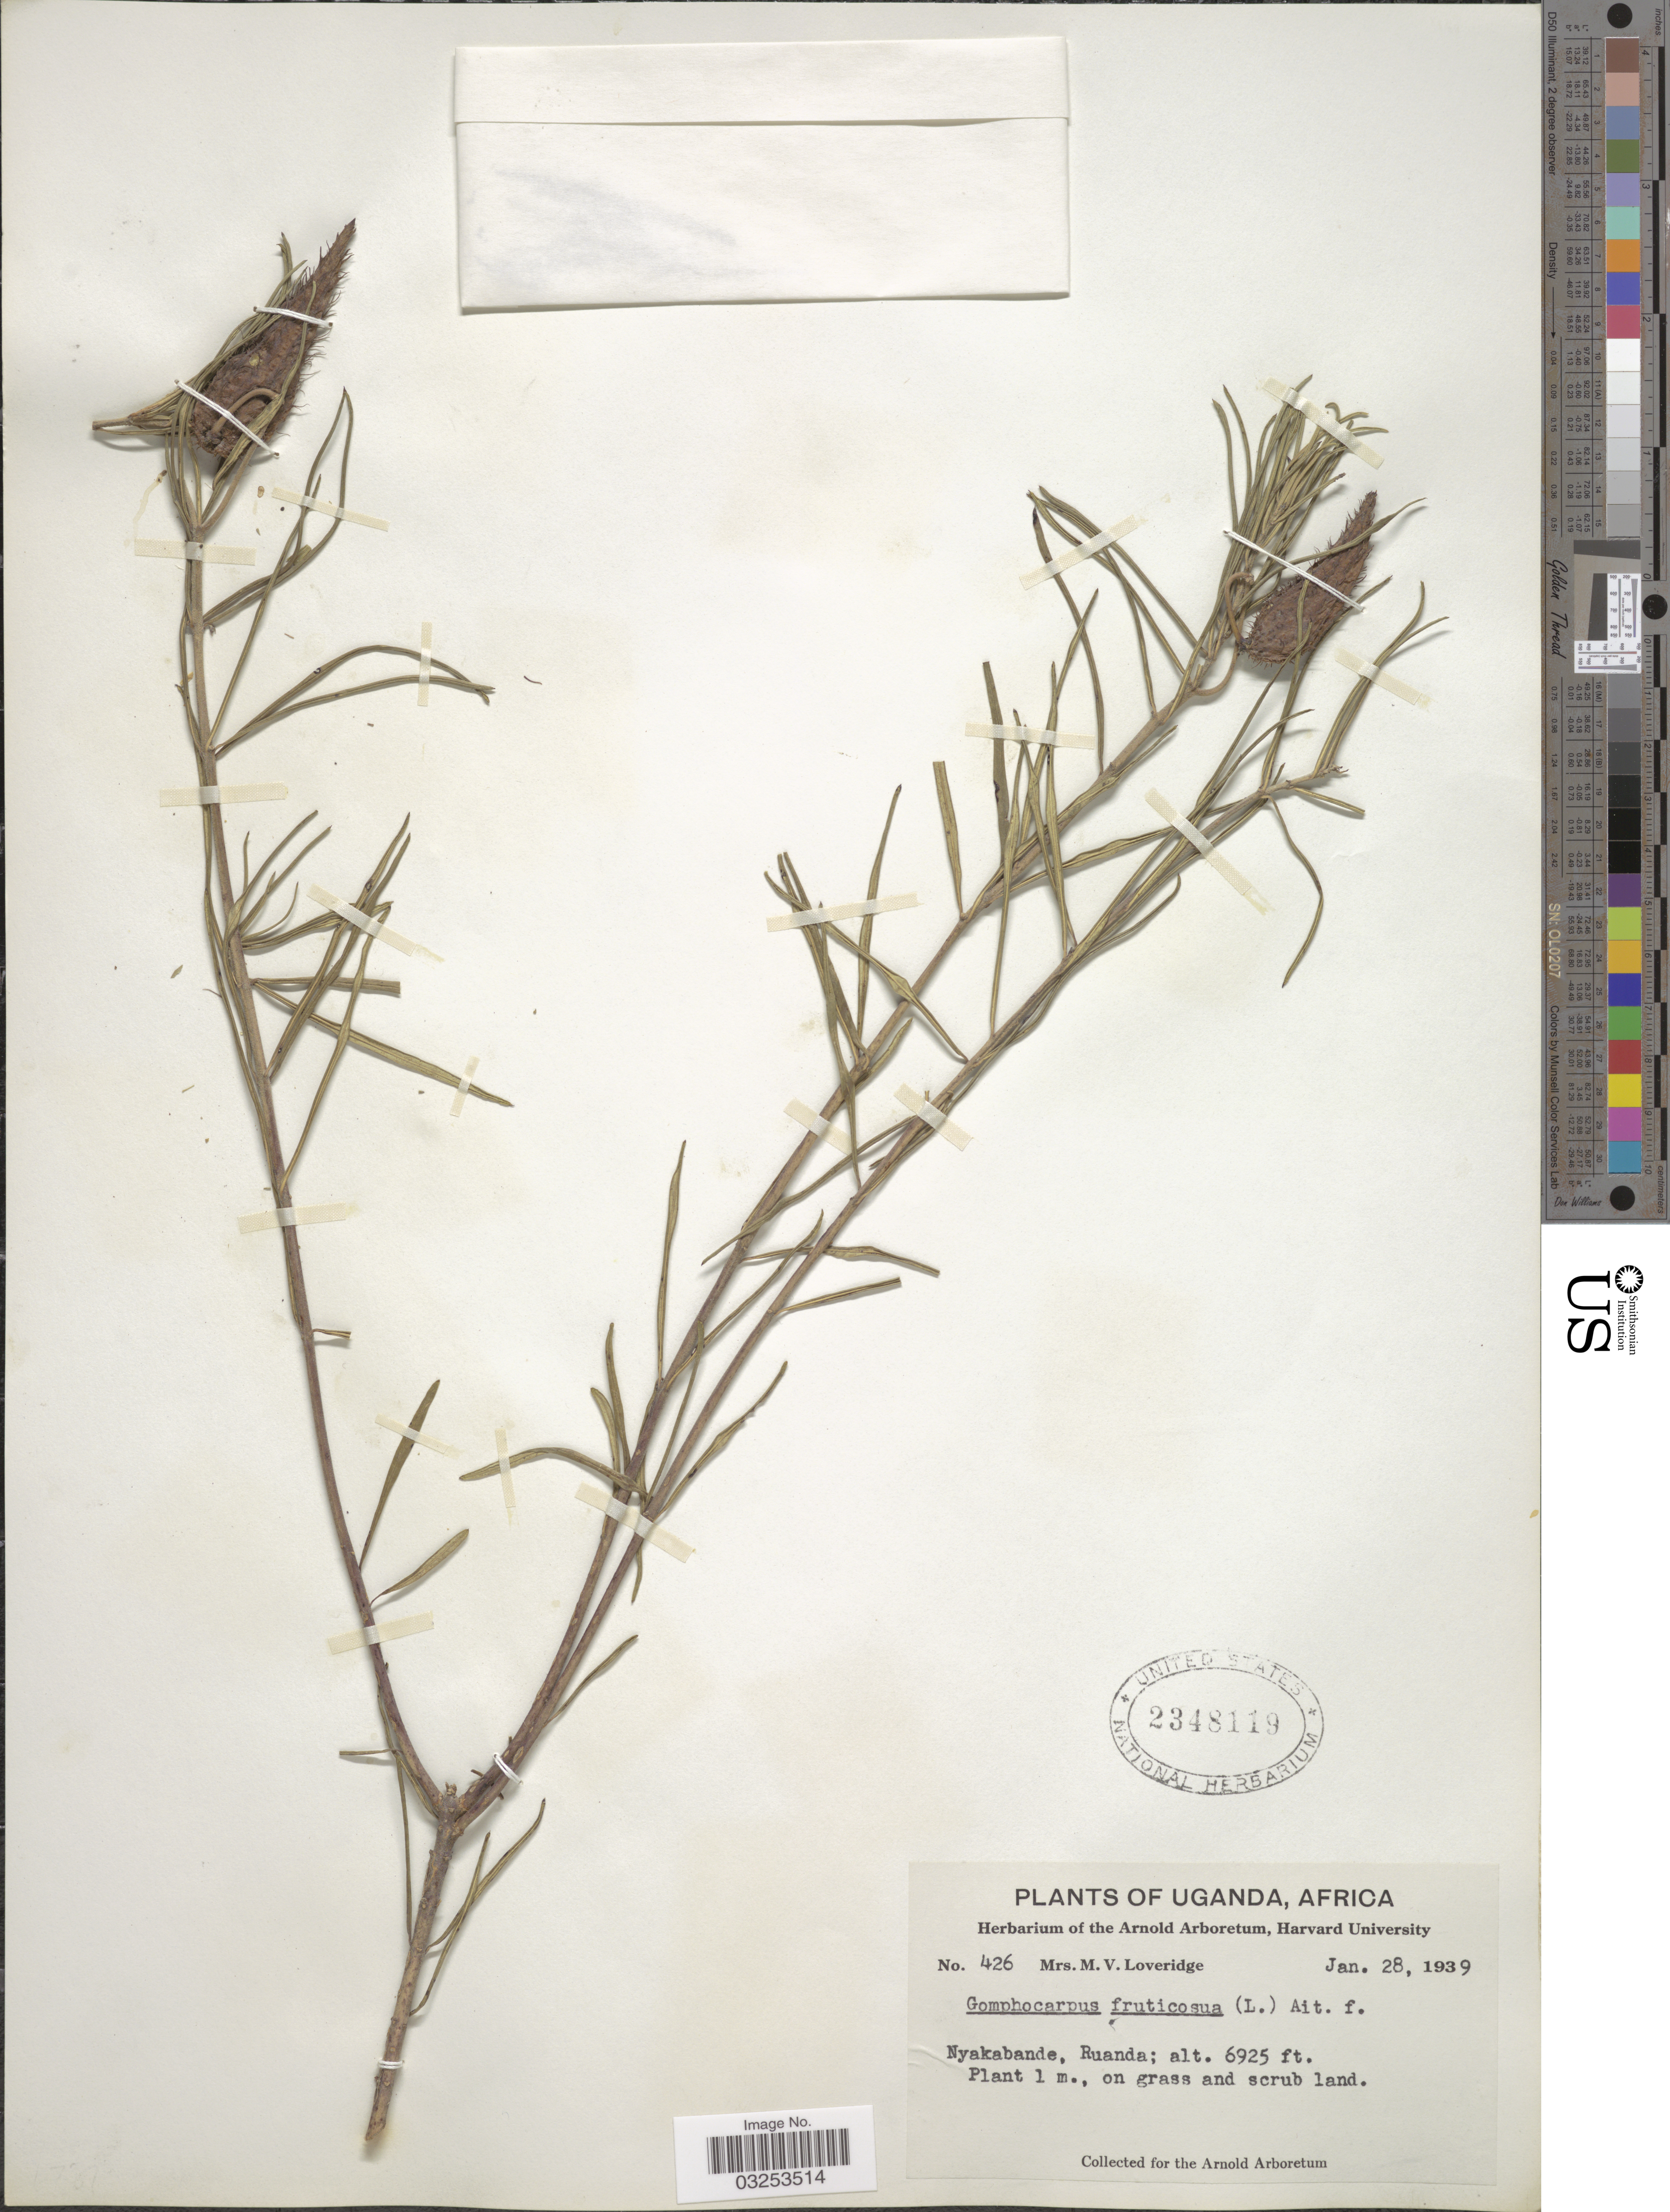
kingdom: Plantae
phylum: Tracheophyta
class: Magnoliopsida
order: Gentianales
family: Apocynaceae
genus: Gomphocarpus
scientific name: Gomphocarpus fruticosus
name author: (L.) W.T. Aiton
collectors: M. Loveridge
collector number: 426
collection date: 1939-01-28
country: Rwanda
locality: Nyakabande.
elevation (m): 2111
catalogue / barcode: US 2348119